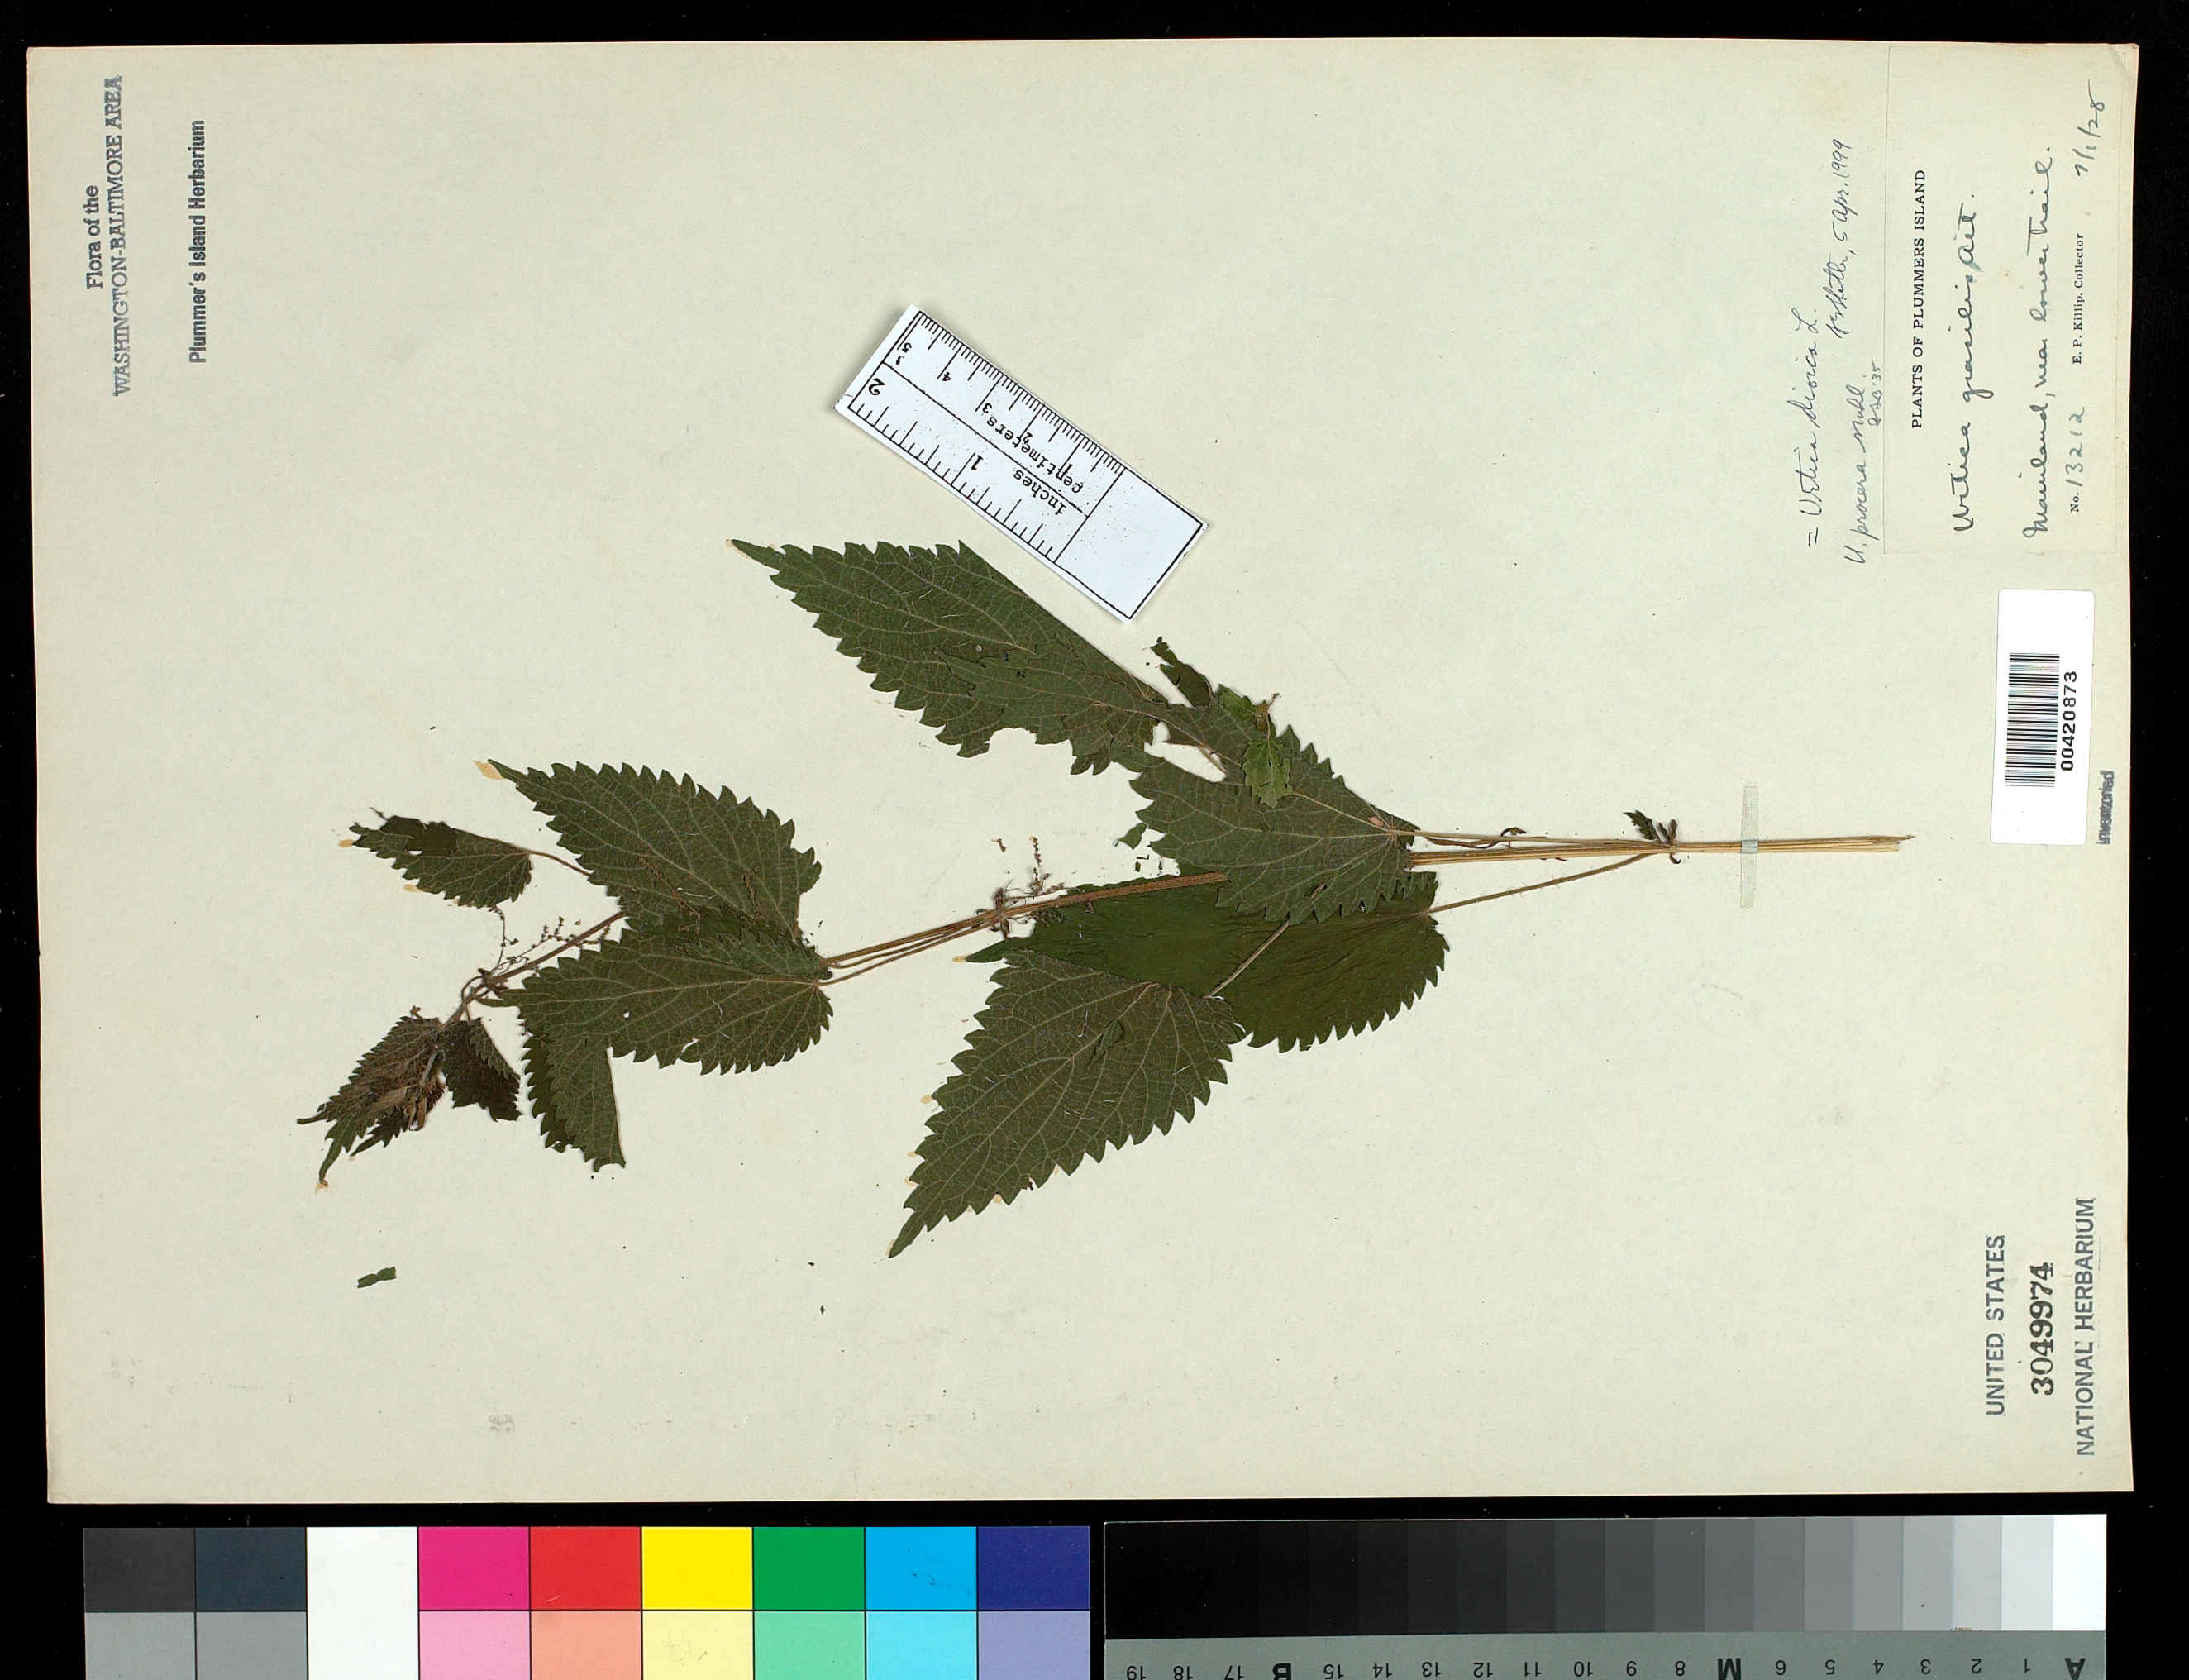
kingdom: Plantae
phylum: Tracheophyta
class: Magnoliopsida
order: Rosales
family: Urticaceae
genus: Urtica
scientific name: Urtica dioica subsp. gracilis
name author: L.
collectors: E. P. Killip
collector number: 13212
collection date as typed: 01 Jul 1928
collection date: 1928-07-01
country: United States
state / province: Maryland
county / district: Montgomery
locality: Plummer's Island; mainland, near lower trail C. & O. Canal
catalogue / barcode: US 3049974